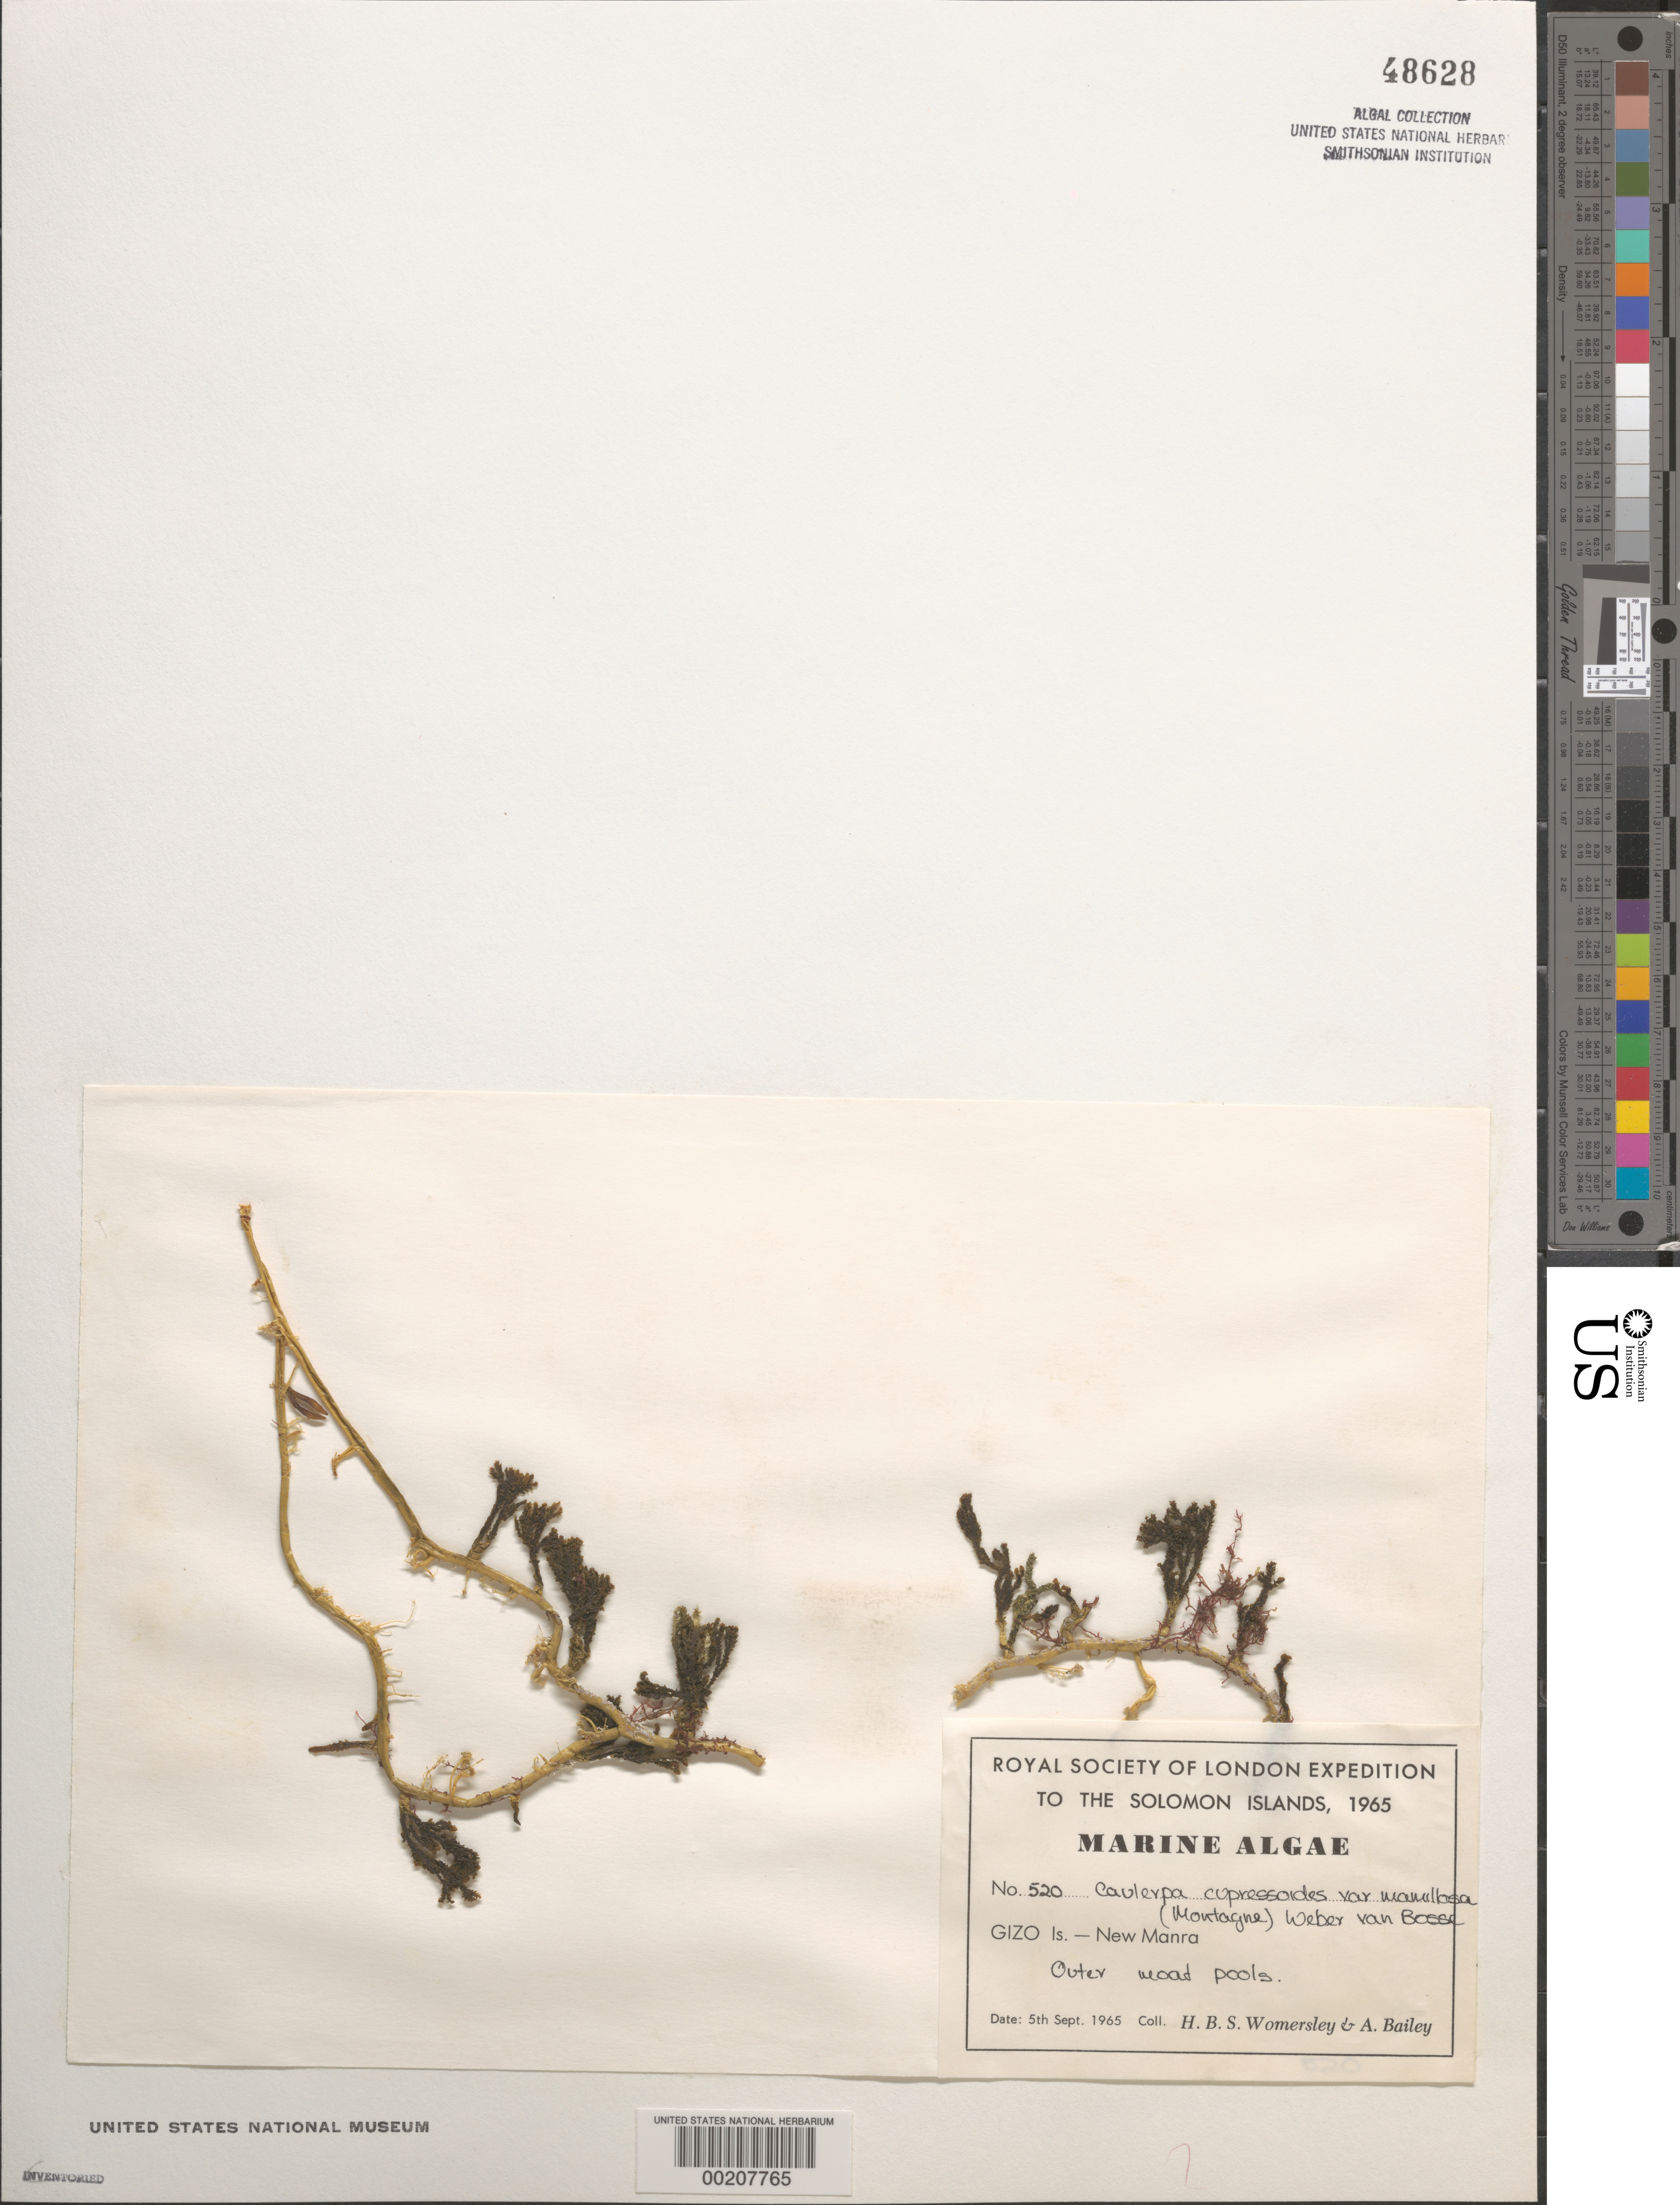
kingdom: Plantae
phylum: Chlorophyta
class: Ulvophyceae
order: Bryopsidales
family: Caulerpaceae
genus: Caulerpa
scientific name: Caulerpa cupressoides var. mamillosa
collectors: H. B. S. Womersley & A. Bailey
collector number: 520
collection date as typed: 05 Sep 1965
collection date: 1965-09-05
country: Solomon Islands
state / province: Western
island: Ghizo [Gizo]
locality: New Manra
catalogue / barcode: US 48628